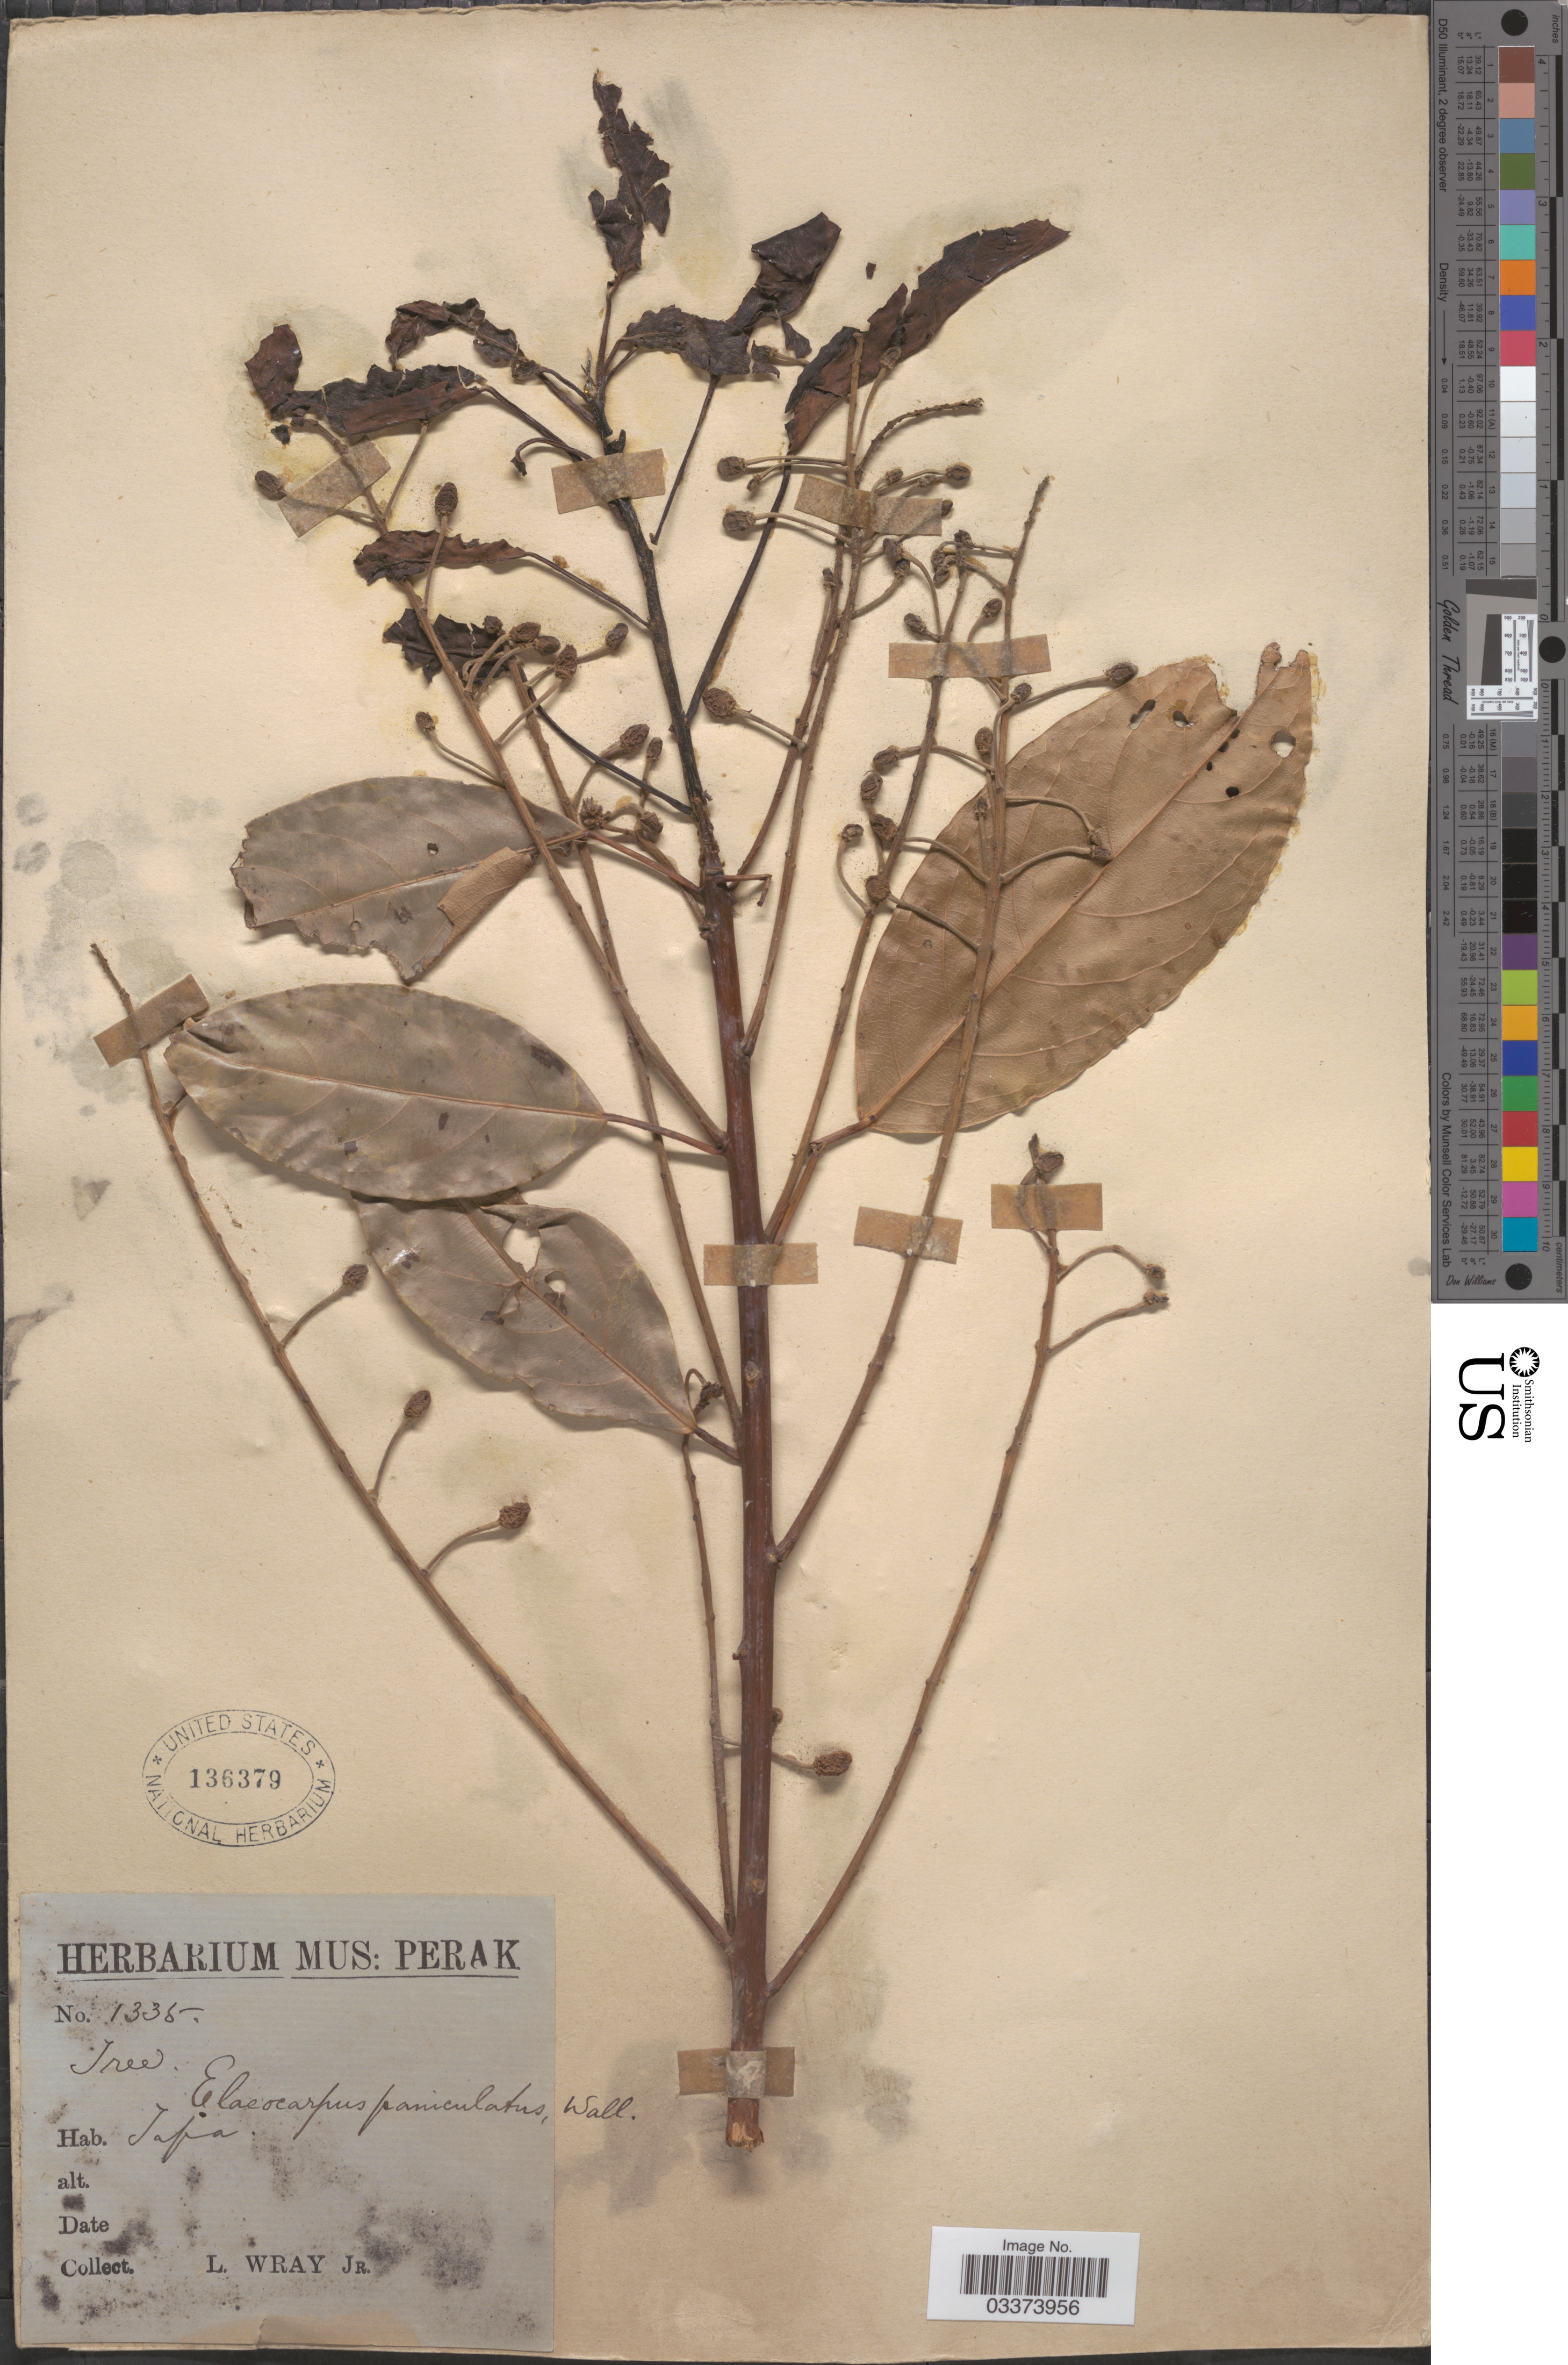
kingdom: Plantae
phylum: Tracheophyta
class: Magnoliopsida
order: Oxalidales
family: Elaeocarpaceae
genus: Elaeocarpus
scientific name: Elaeocarpus paniculatus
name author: Wall. ex K. Müller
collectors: L. Wray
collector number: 1338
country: Malaysia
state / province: Perak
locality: Tapa [interpreted].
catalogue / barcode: US 136379